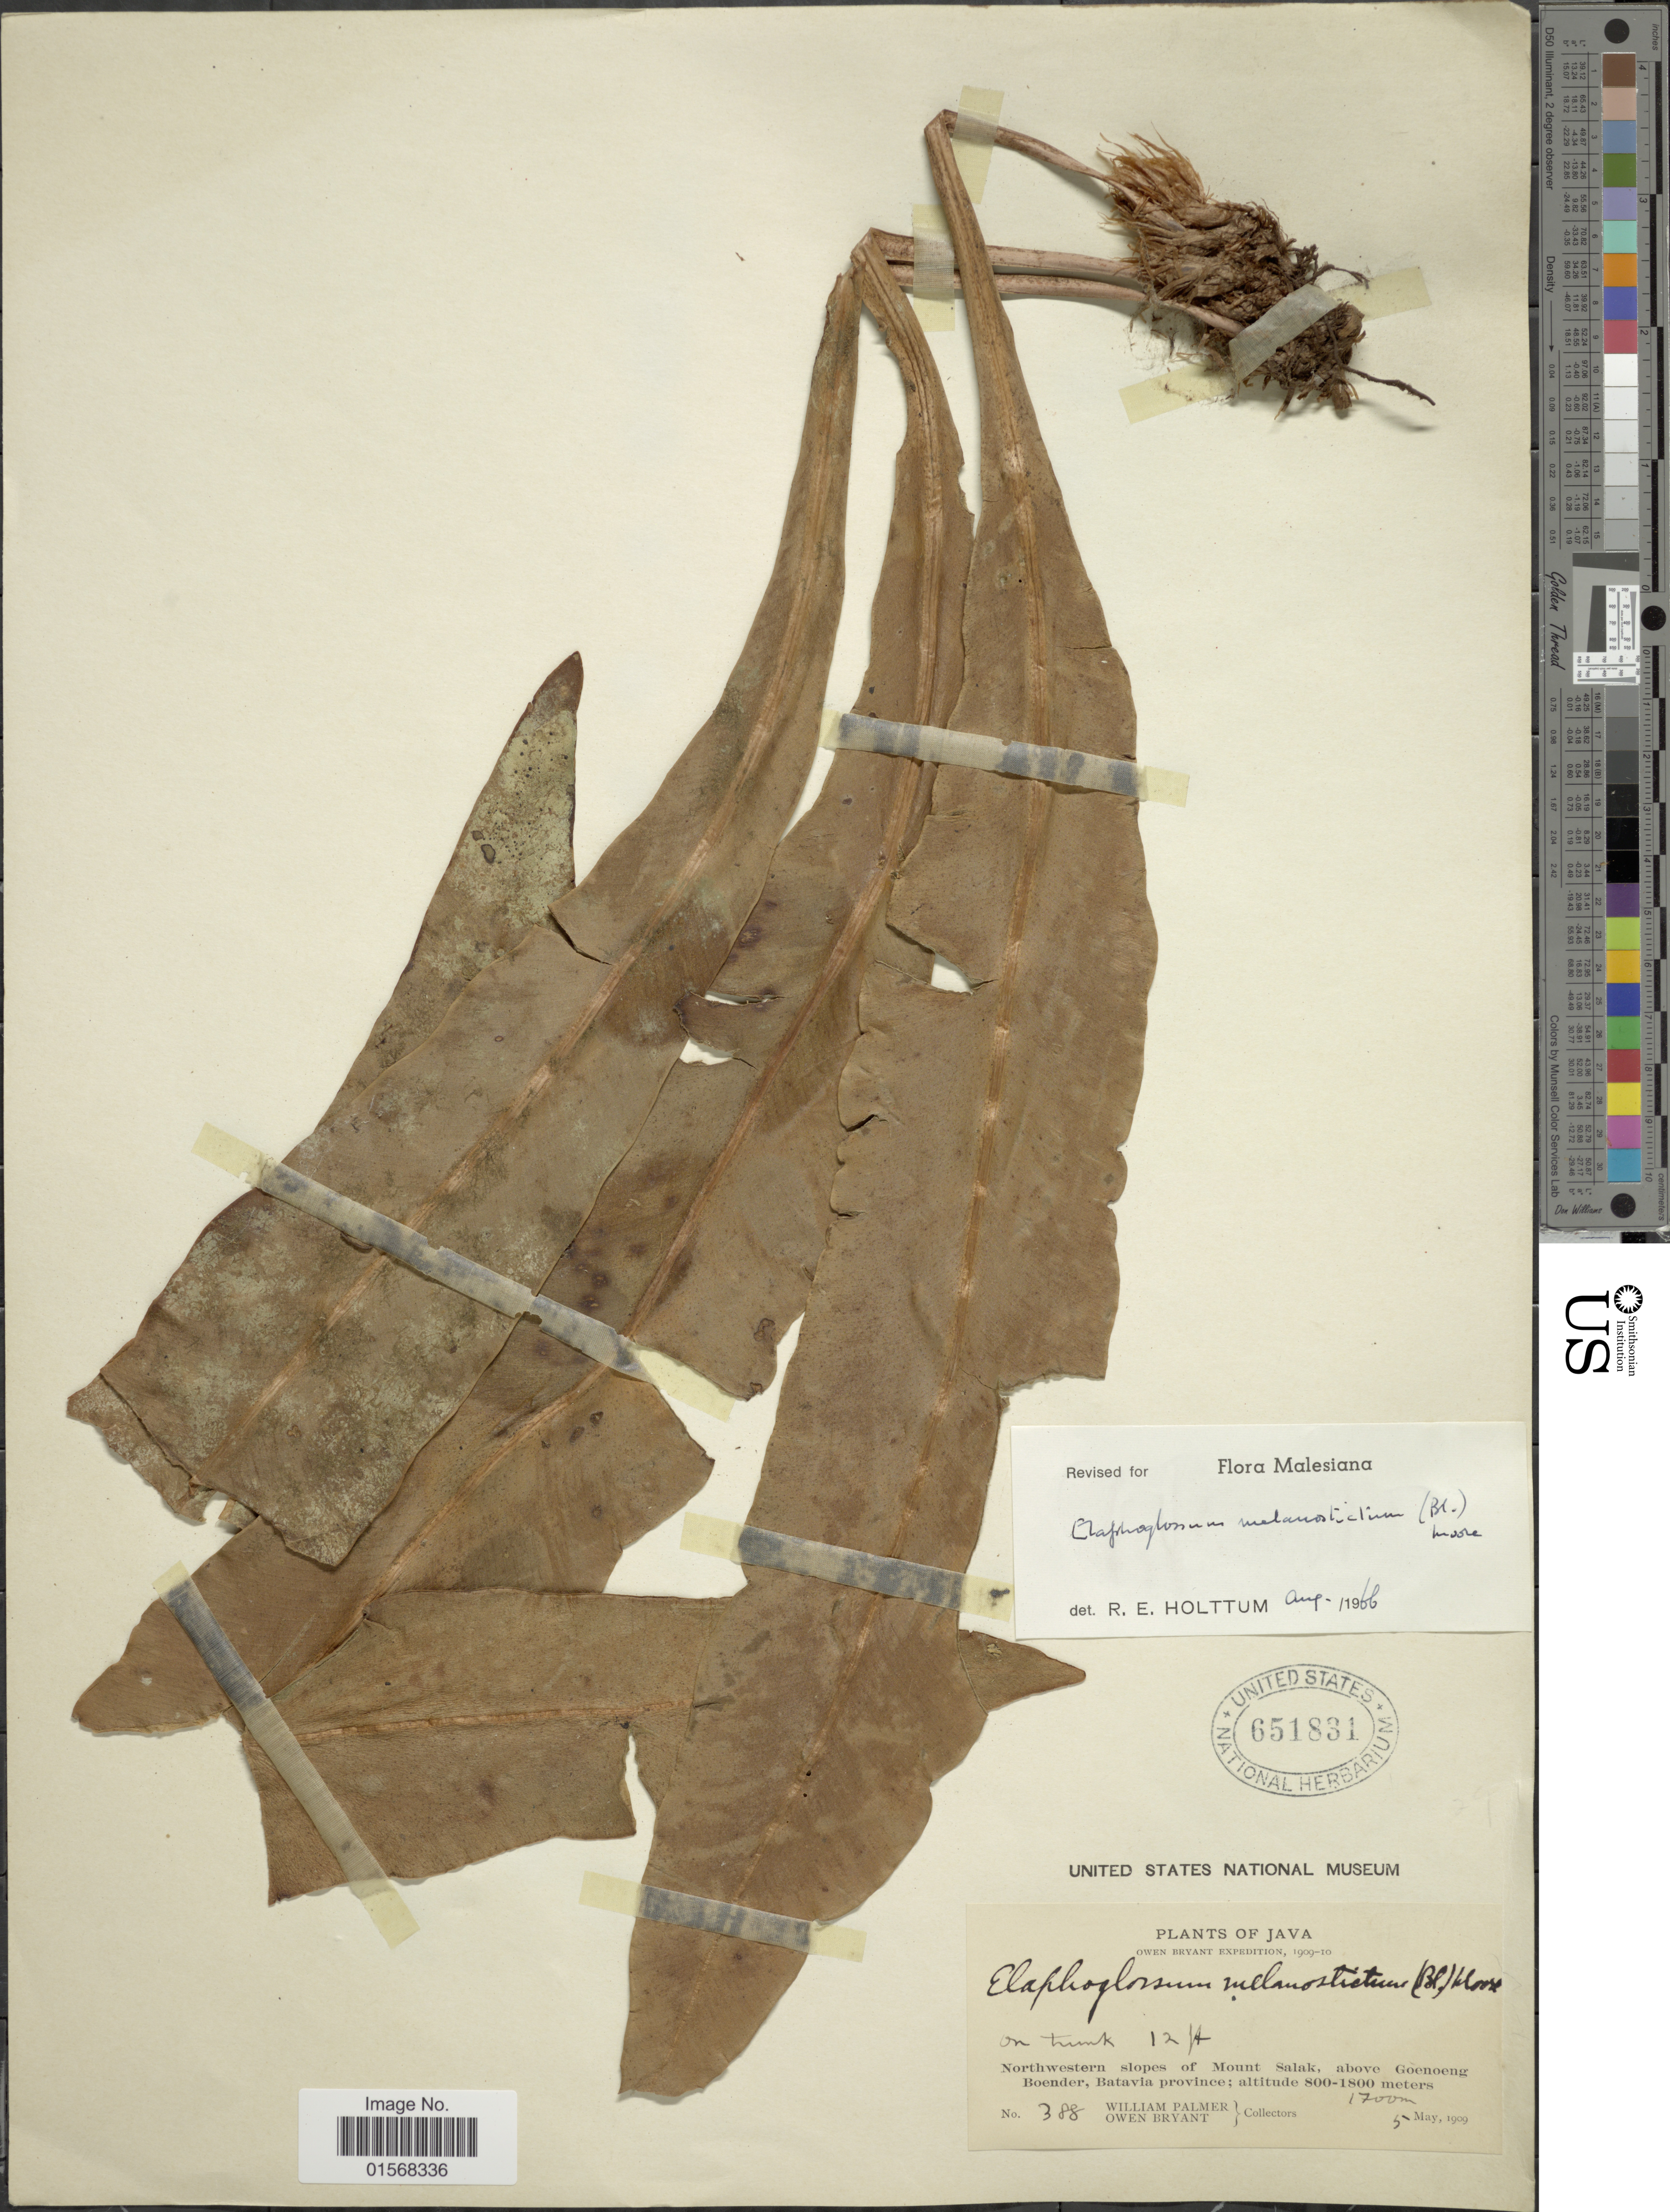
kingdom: Plantae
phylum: Tracheophyta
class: Polypodiopsida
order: Polypodiales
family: Dryopteridaceae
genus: Elaphoglossum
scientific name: Elaphoglossum melanostictum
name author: (Blume) T. Moore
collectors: W. Palmer & O. Bryant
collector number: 388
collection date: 1909-05-05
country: Indonesia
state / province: Java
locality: Java, Northwestern Slopes of Mount Salak, above Goenoeng Boender, Batavia province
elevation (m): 1700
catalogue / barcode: US 651831